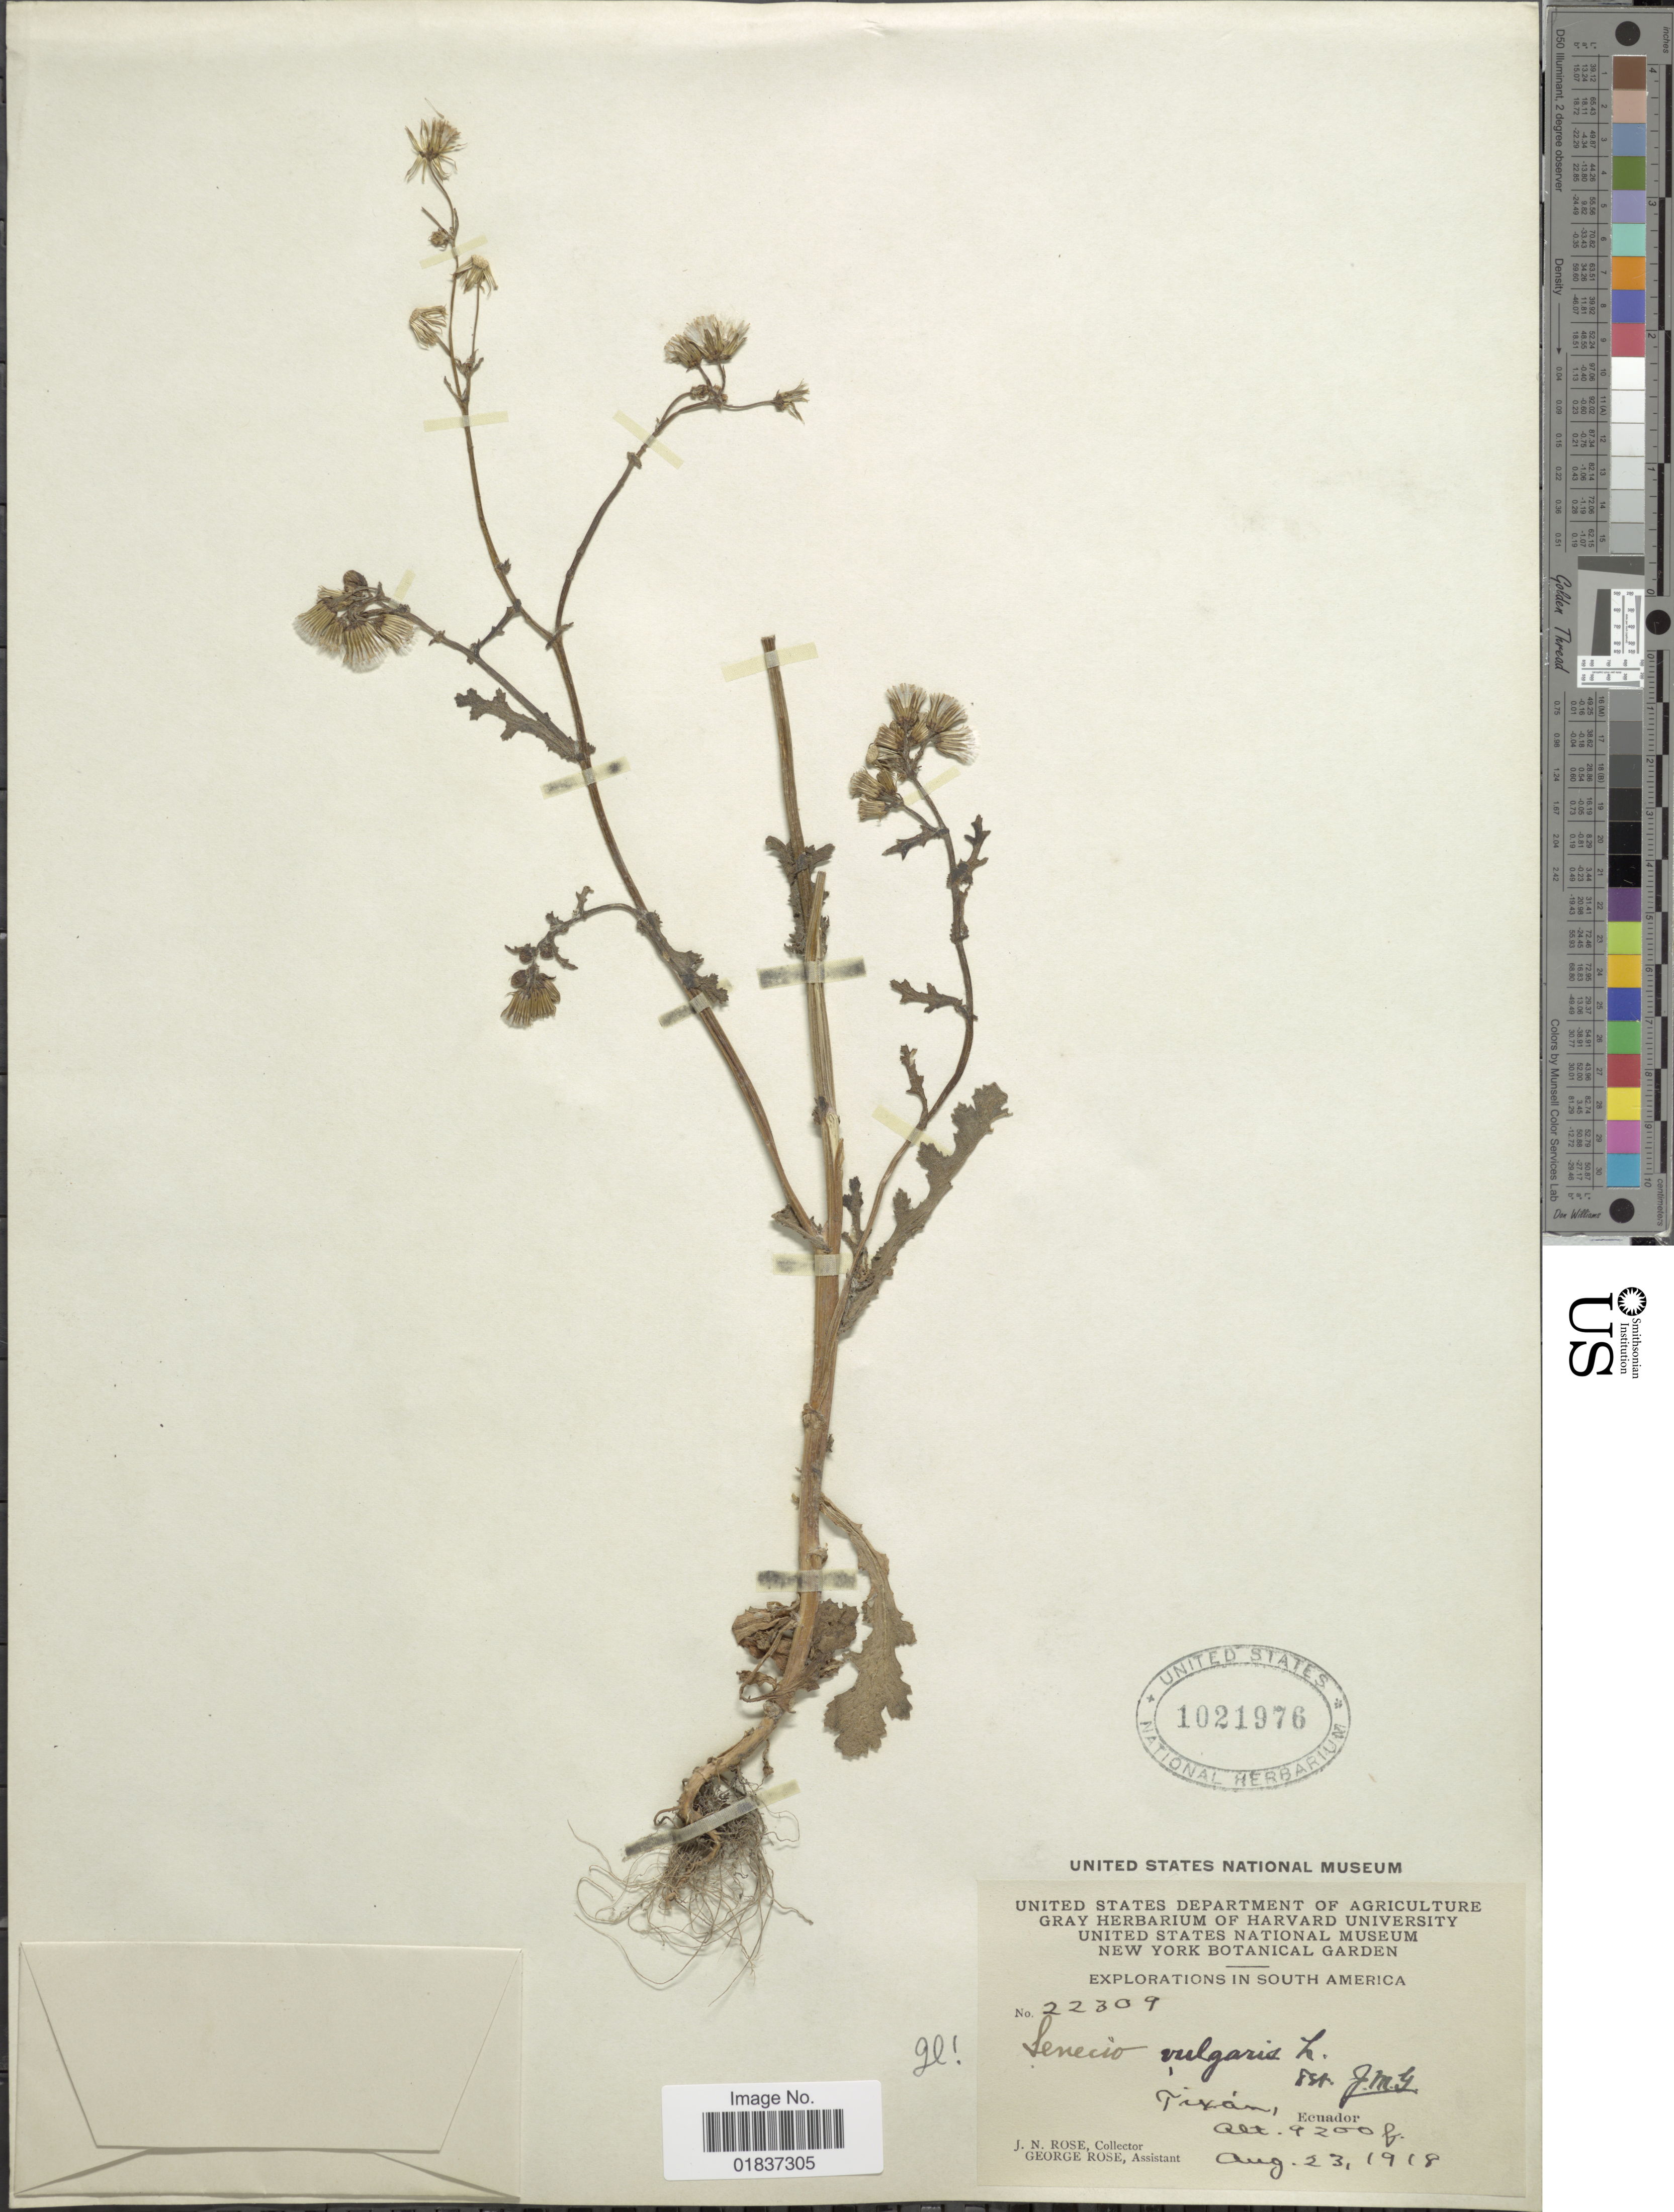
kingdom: Plantae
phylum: Tracheophyta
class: Magnoliopsida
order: Asterales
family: Asteraceae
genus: Senecio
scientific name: Senecio vulgaris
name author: L.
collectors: J. N. Rose & G. Rose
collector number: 22309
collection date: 1918-08-23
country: Ecuador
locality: Tixan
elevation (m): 2804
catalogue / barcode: US 1021976